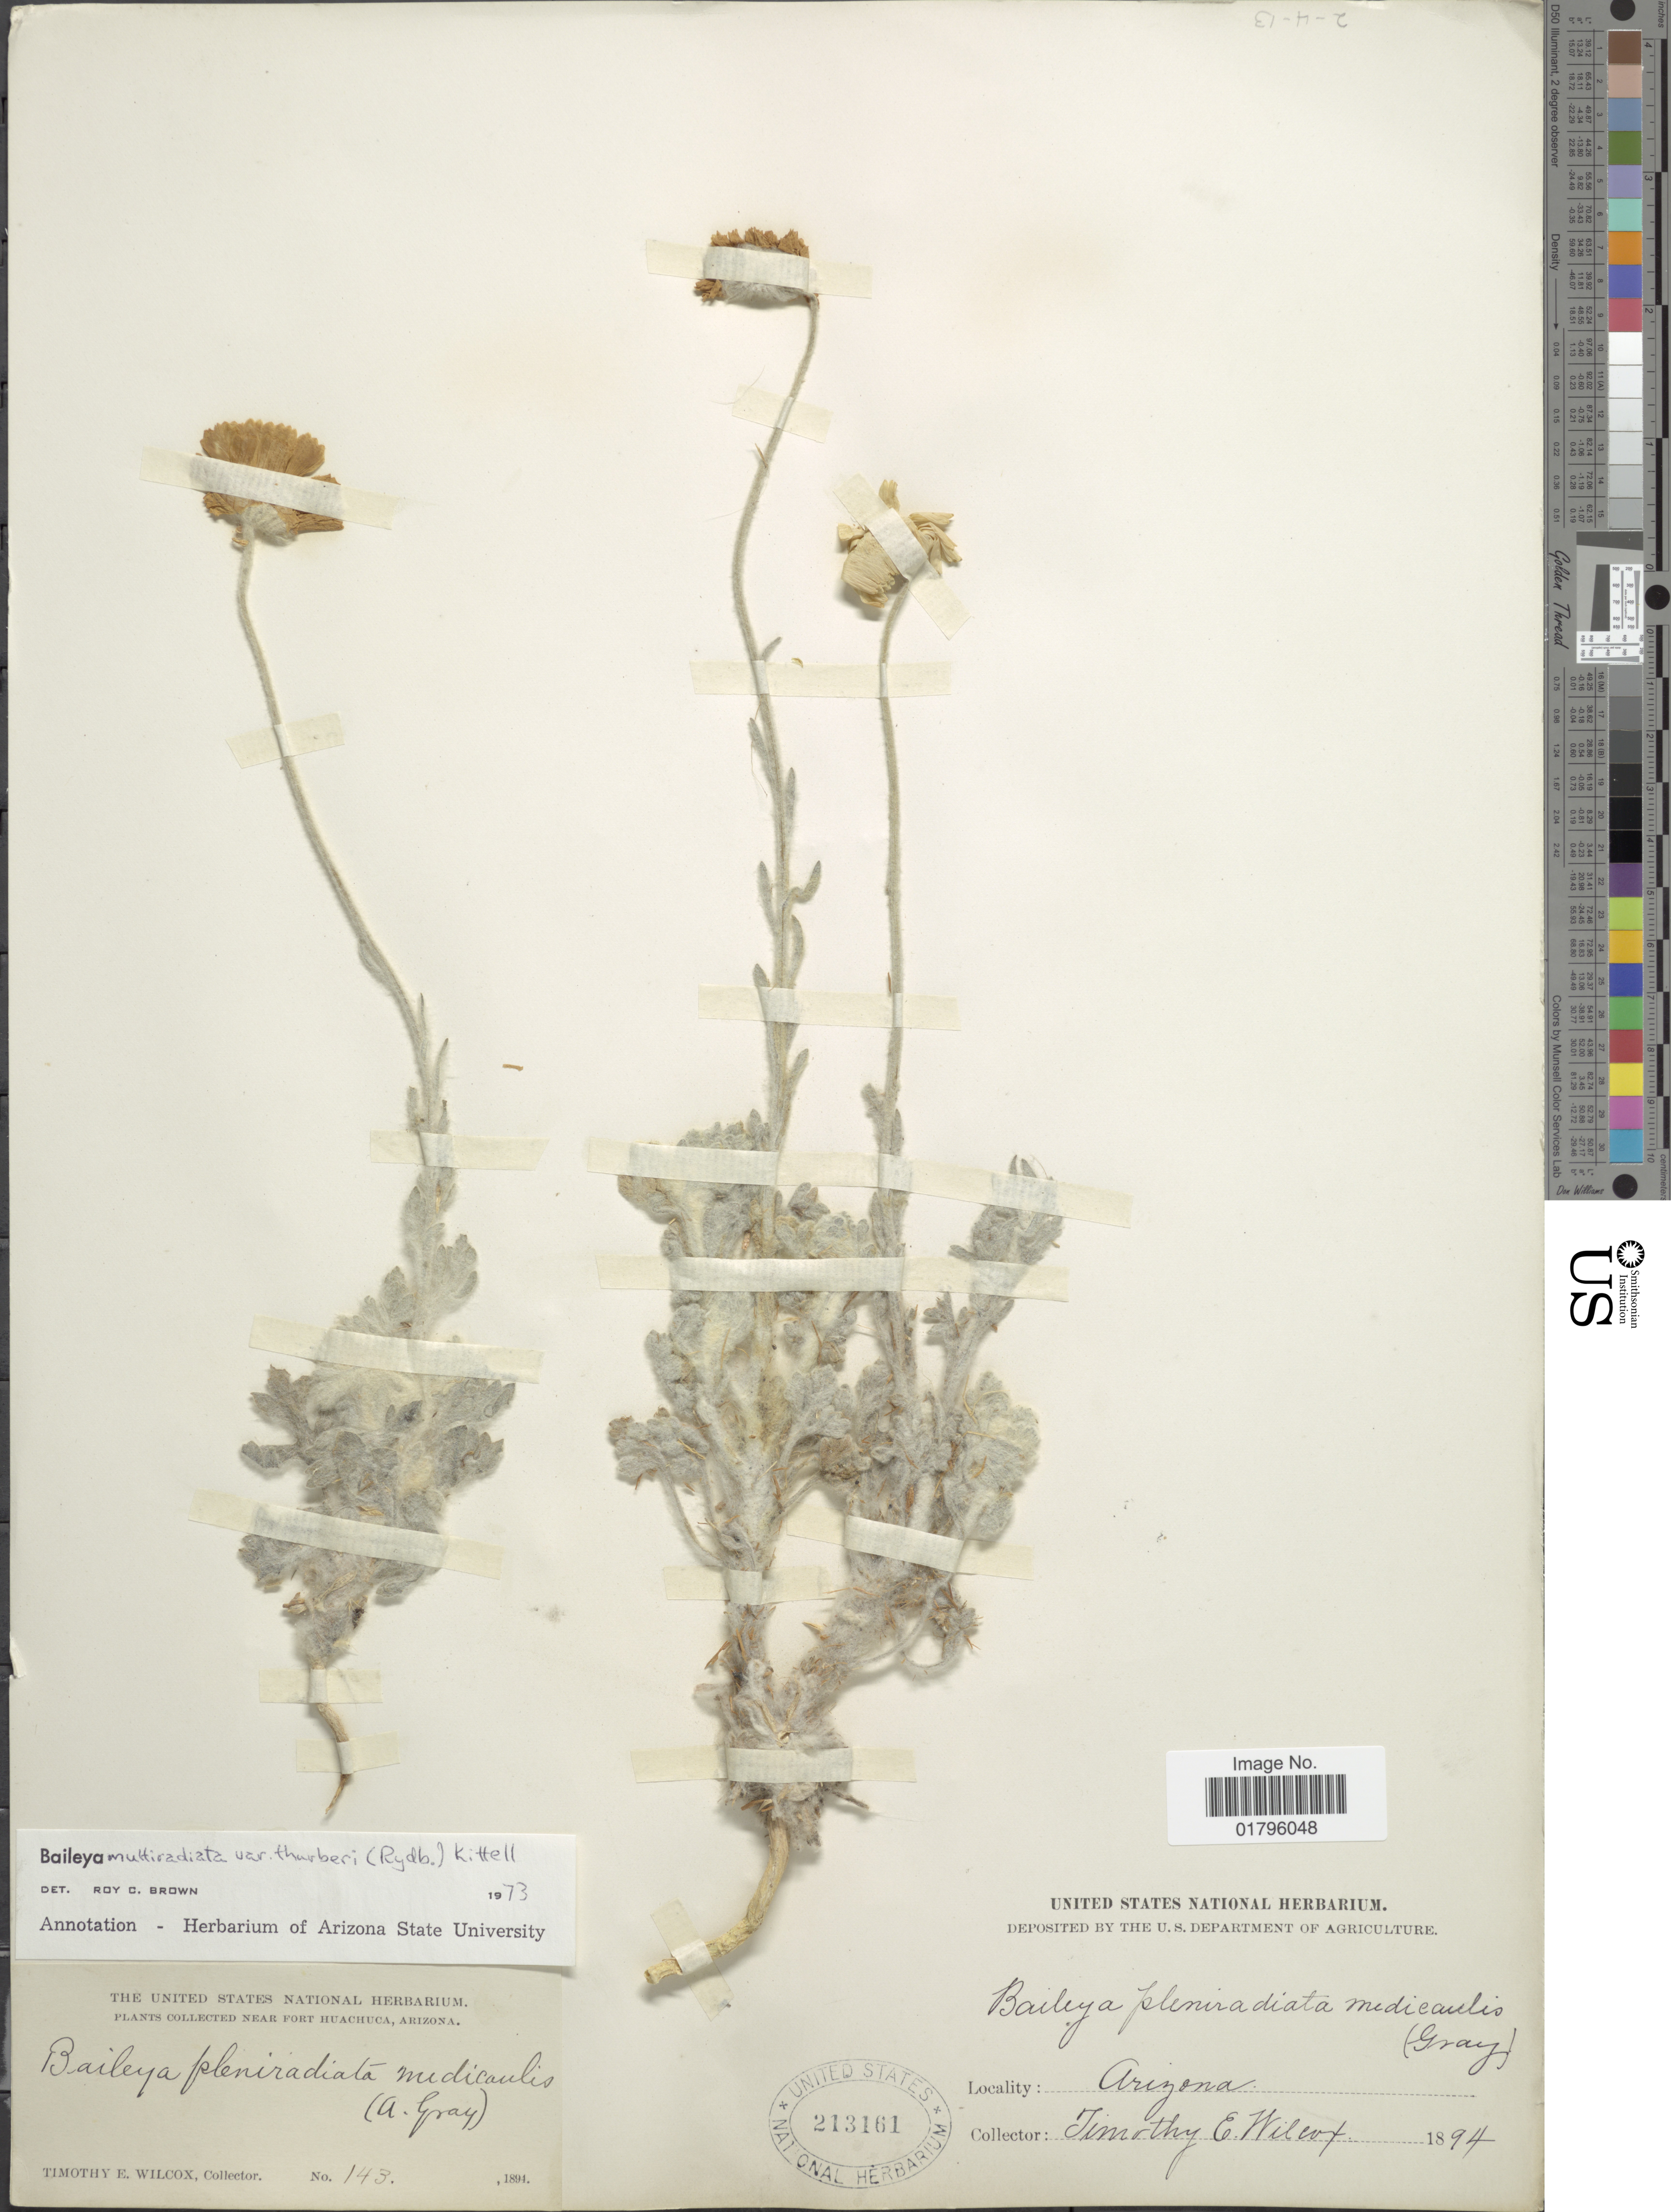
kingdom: Plantae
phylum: Tracheophyta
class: Magnoliopsida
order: Asterales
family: Asteraceae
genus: Baileya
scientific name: Baileya thurberi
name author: Rydb.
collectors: T. E. Wilcox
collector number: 143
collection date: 1894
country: United States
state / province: Arizona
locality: Near Fort Huachuca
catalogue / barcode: US 213161